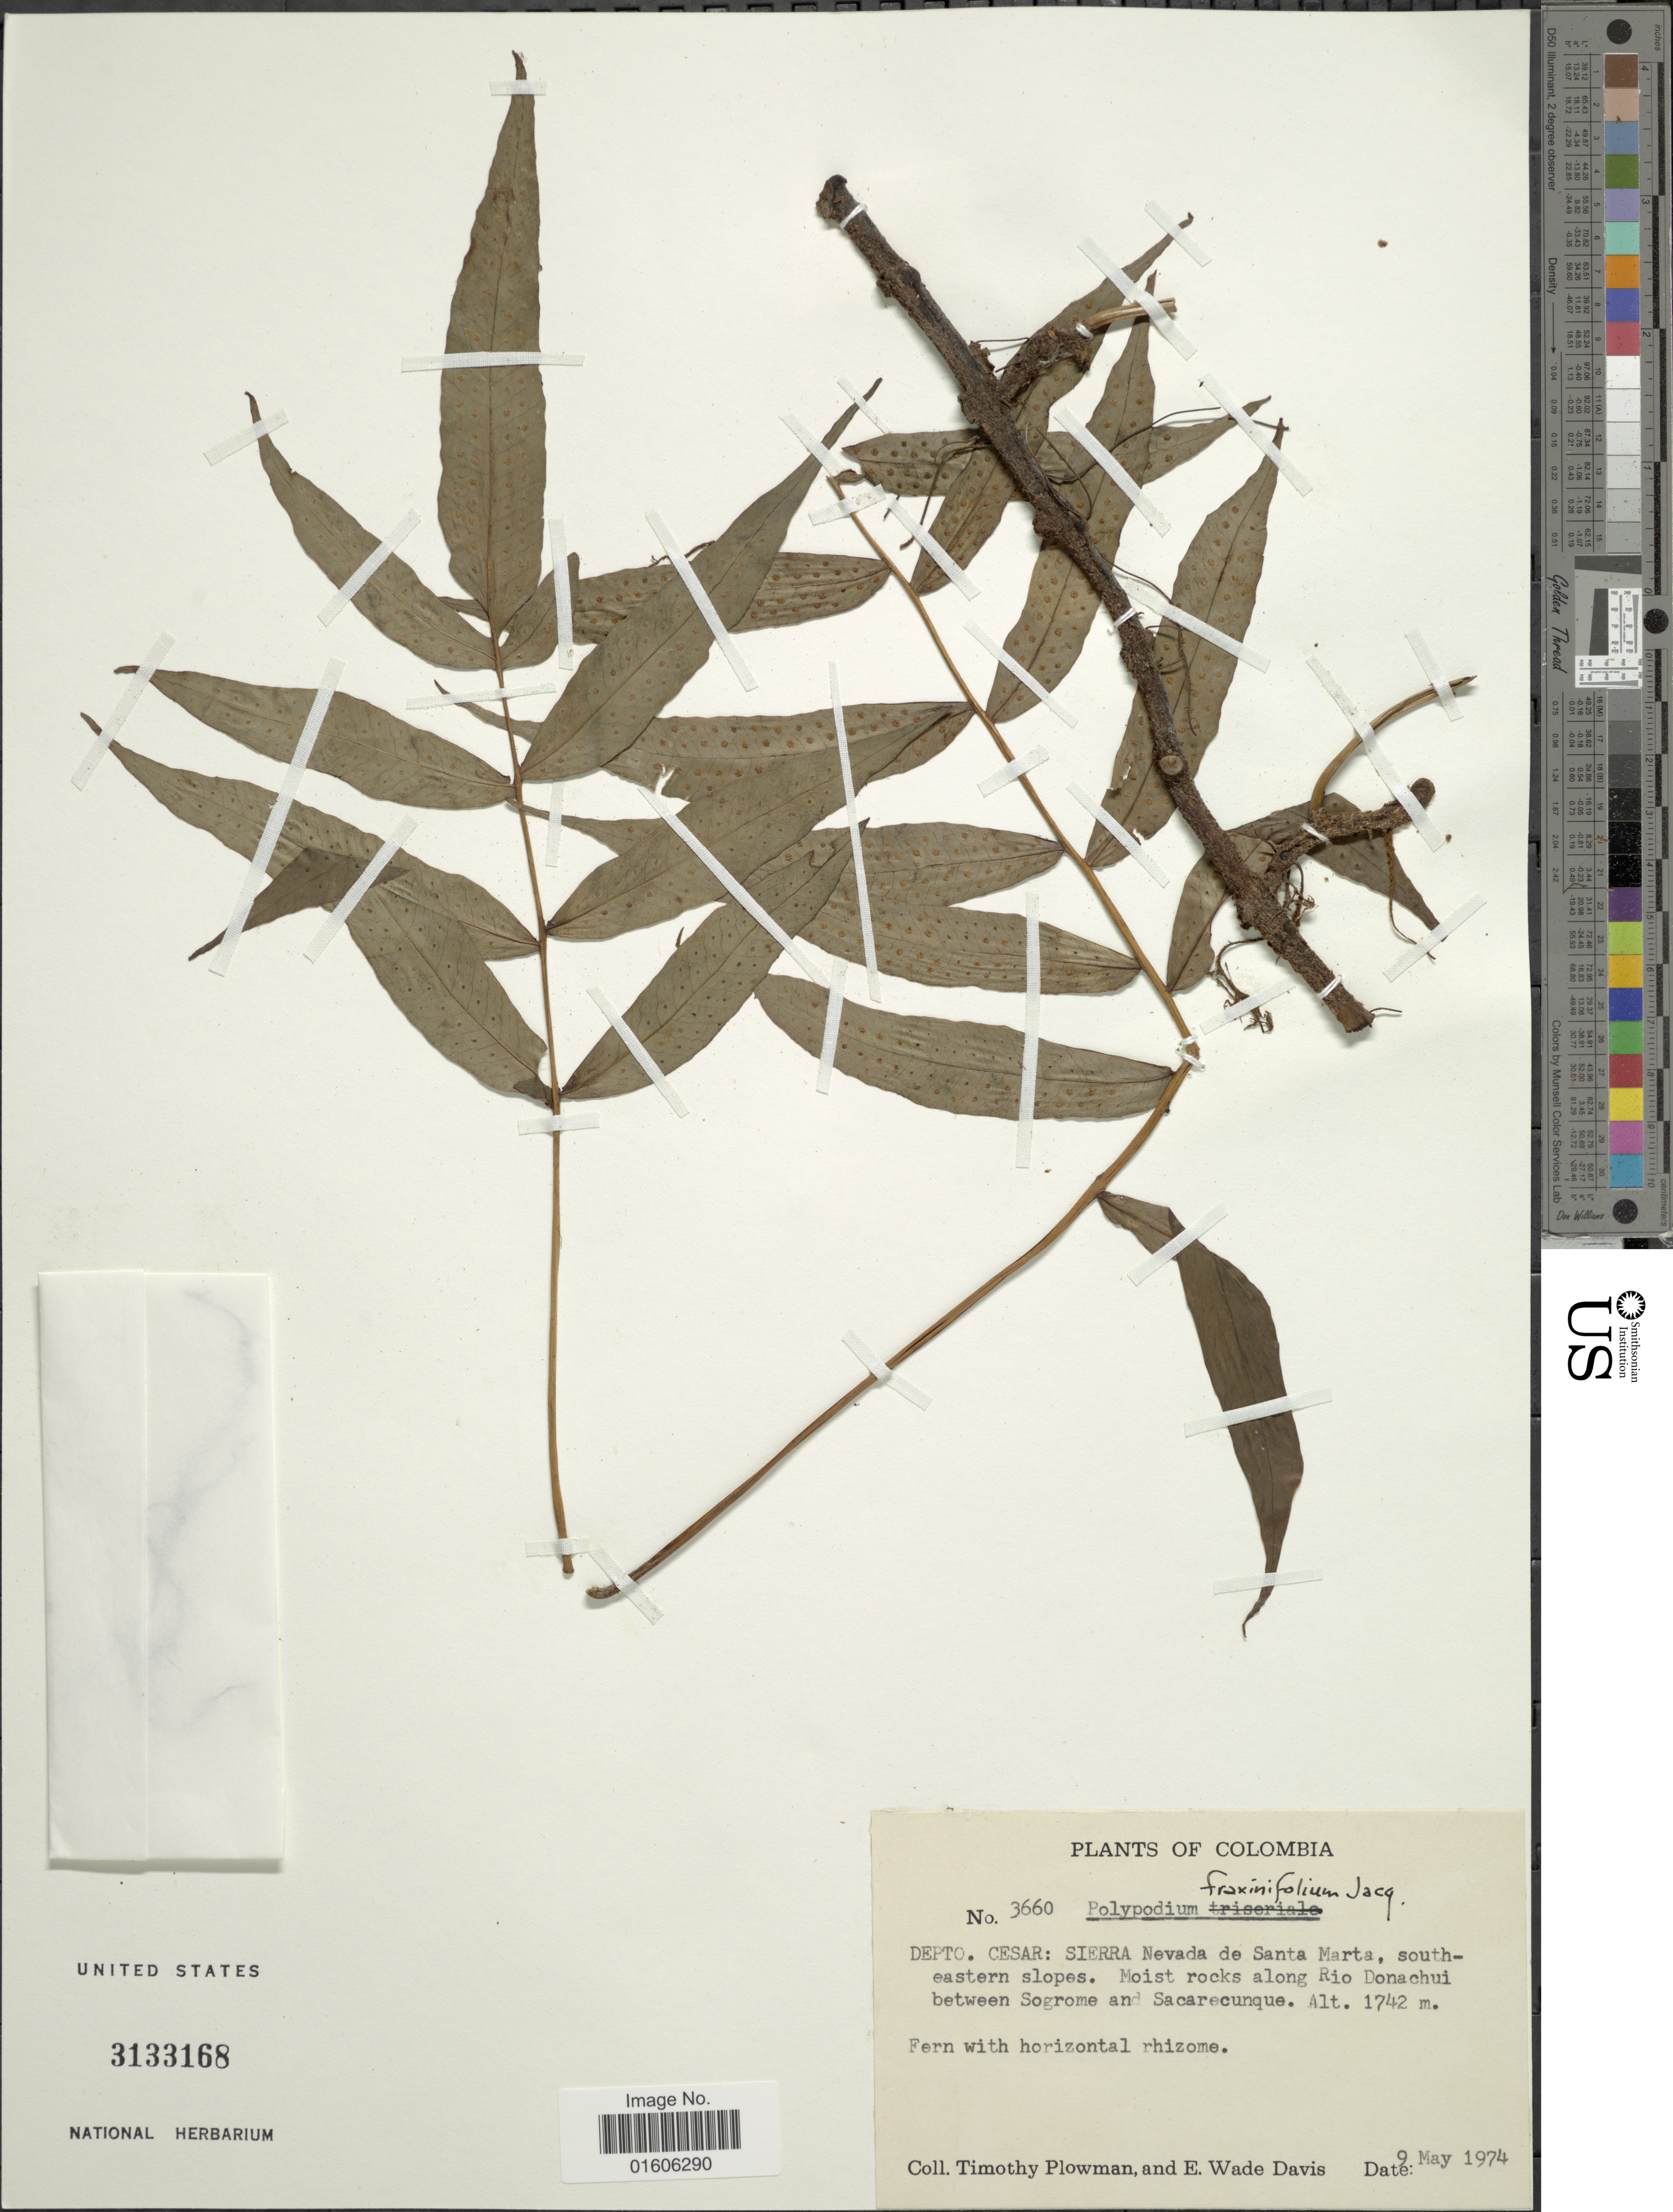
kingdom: Plantae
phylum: Tracheophyta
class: Polypodiopsida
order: Polypodiales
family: Polypodiaceae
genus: Serpocaulon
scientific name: Serpocaulon fraxinifolium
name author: (Jacq.) A.R. Sm.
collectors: T. Plowman & E. W. Davis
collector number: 3660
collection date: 1974-05-09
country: Colombia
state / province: Cesar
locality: Depto. Cesar: Sierra Nevada de Santa Marta, south-eastern slopes. Moist rocks along Rio Donachui between Sogrome and Sacarecunque.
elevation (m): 1742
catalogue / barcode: US 3133168